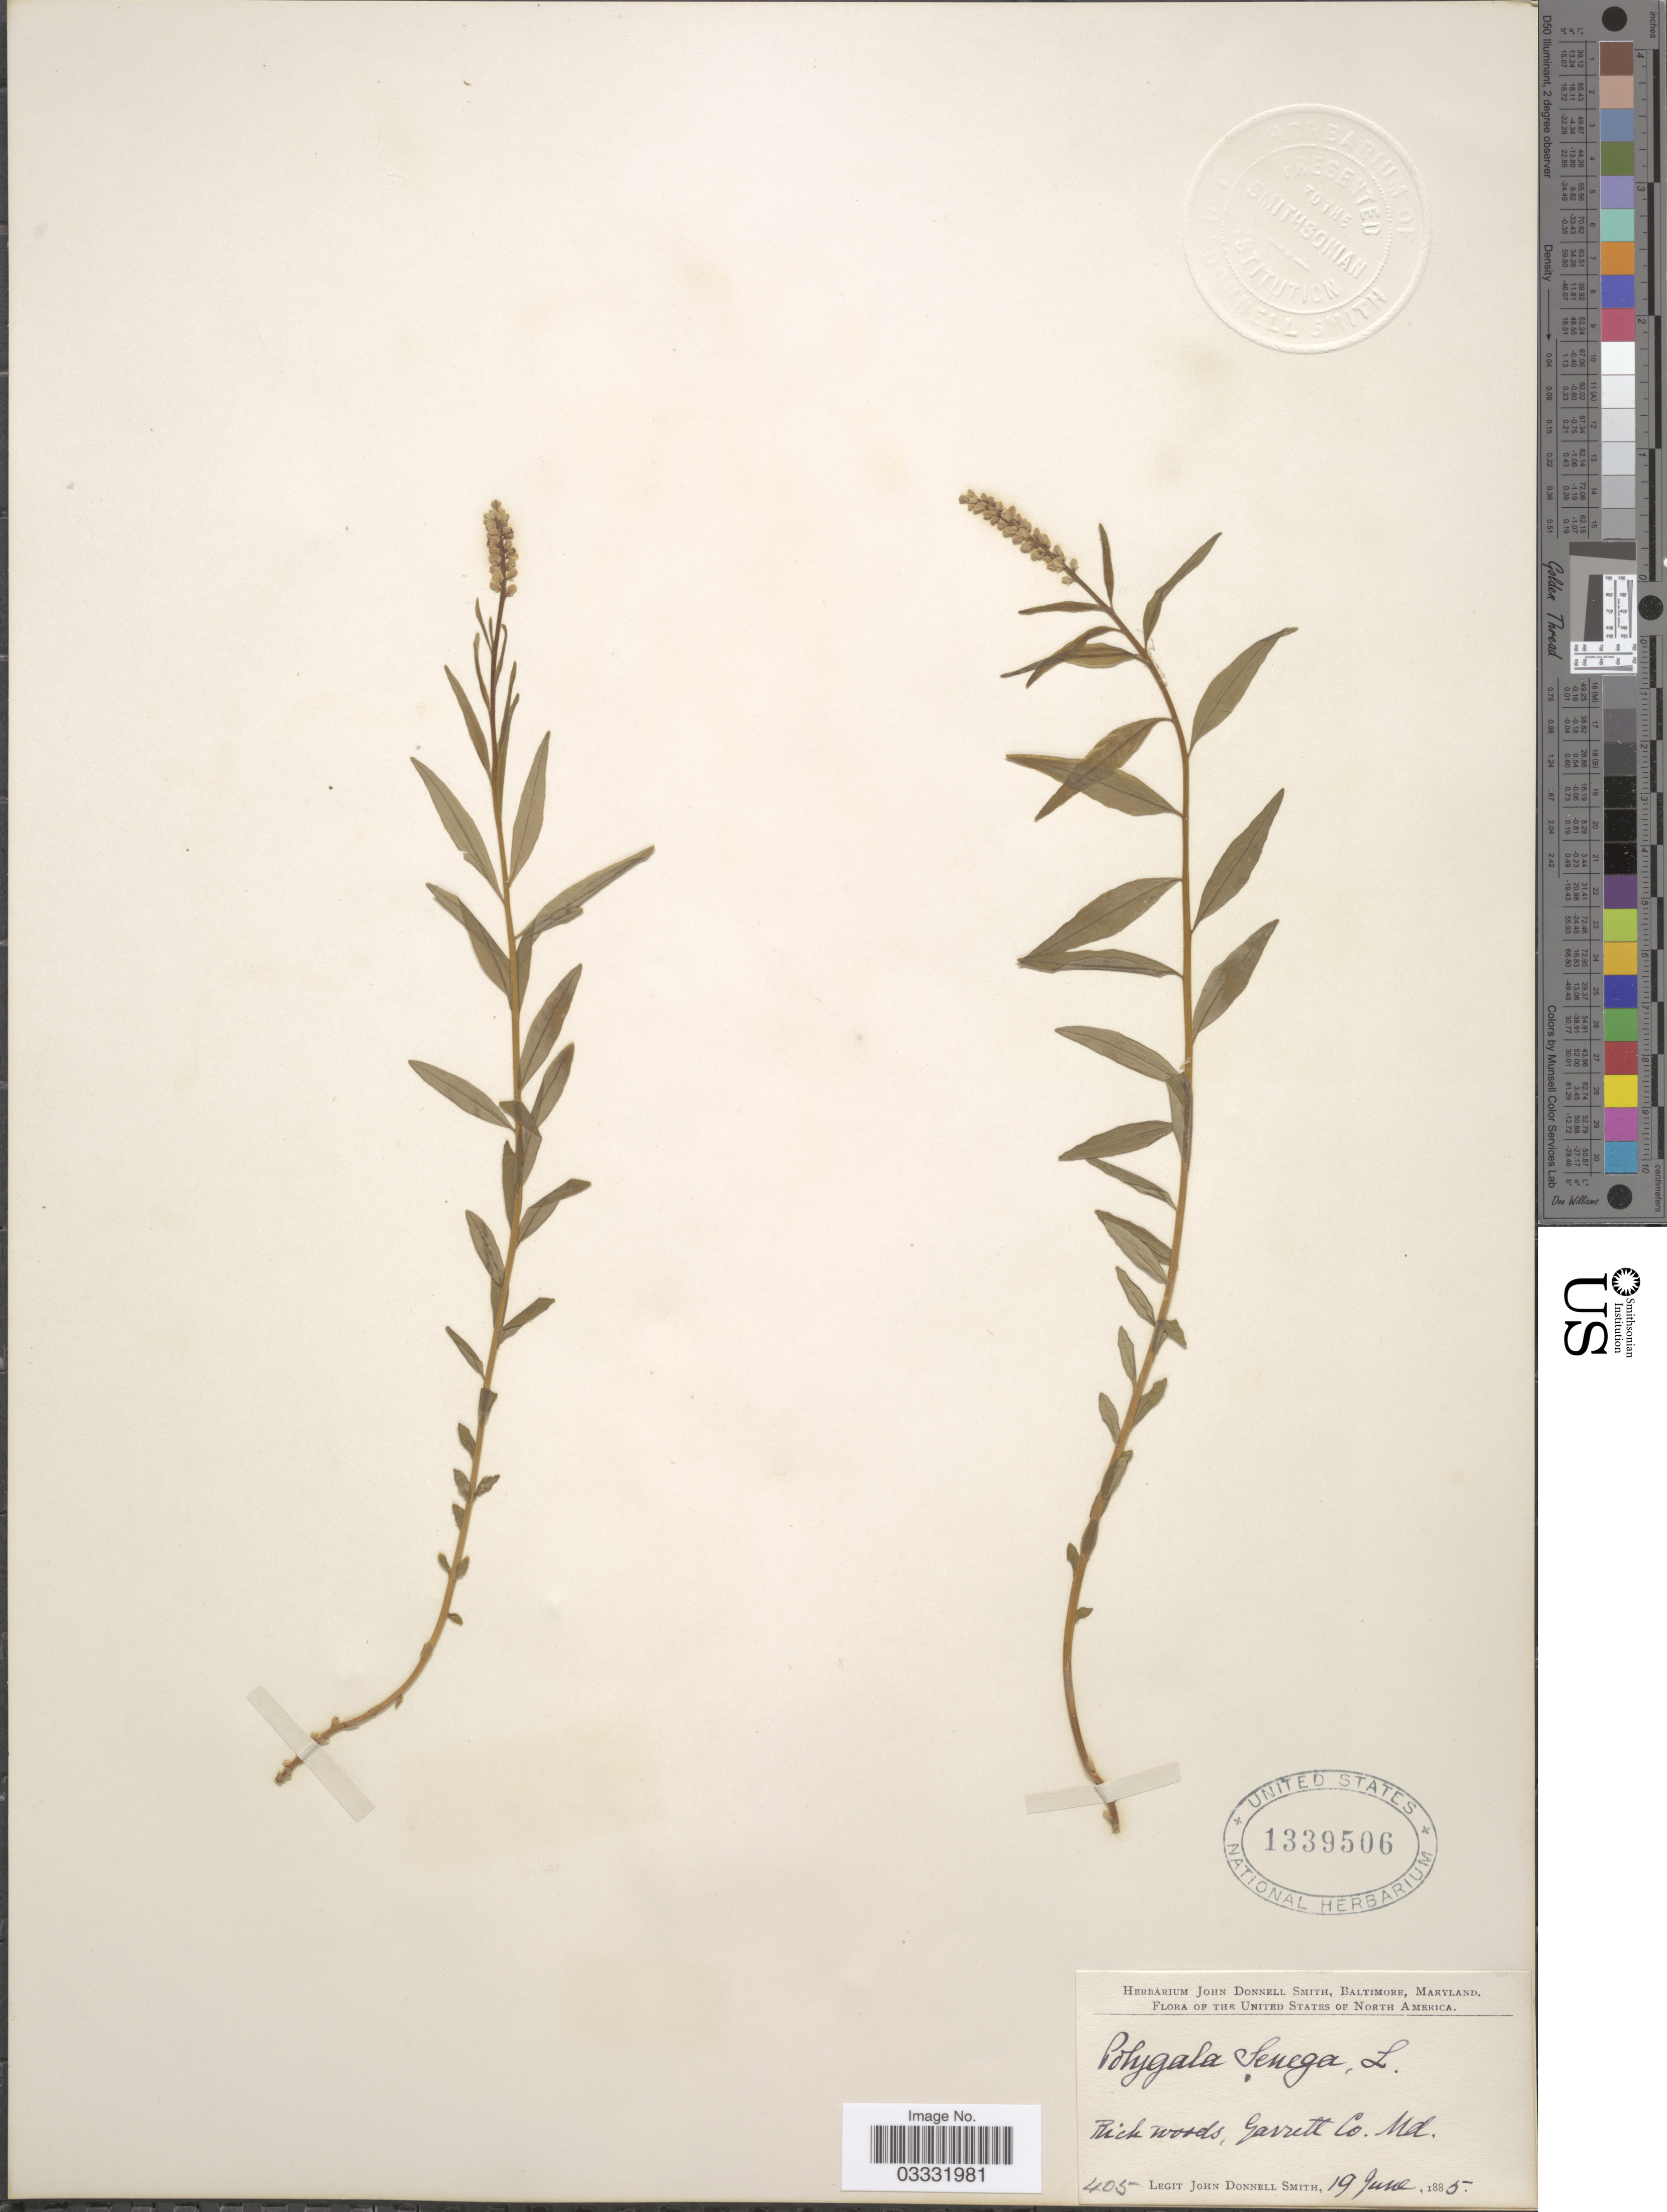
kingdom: Plantae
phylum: Tracheophyta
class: Magnoliopsida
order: Fabales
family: Polygalaceae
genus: Polygala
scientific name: Polygala senega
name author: L.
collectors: J. Donnell Smith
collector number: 405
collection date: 1885-06-19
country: United States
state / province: Maryland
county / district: Garrett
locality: Garrett Co.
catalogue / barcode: US 1339506